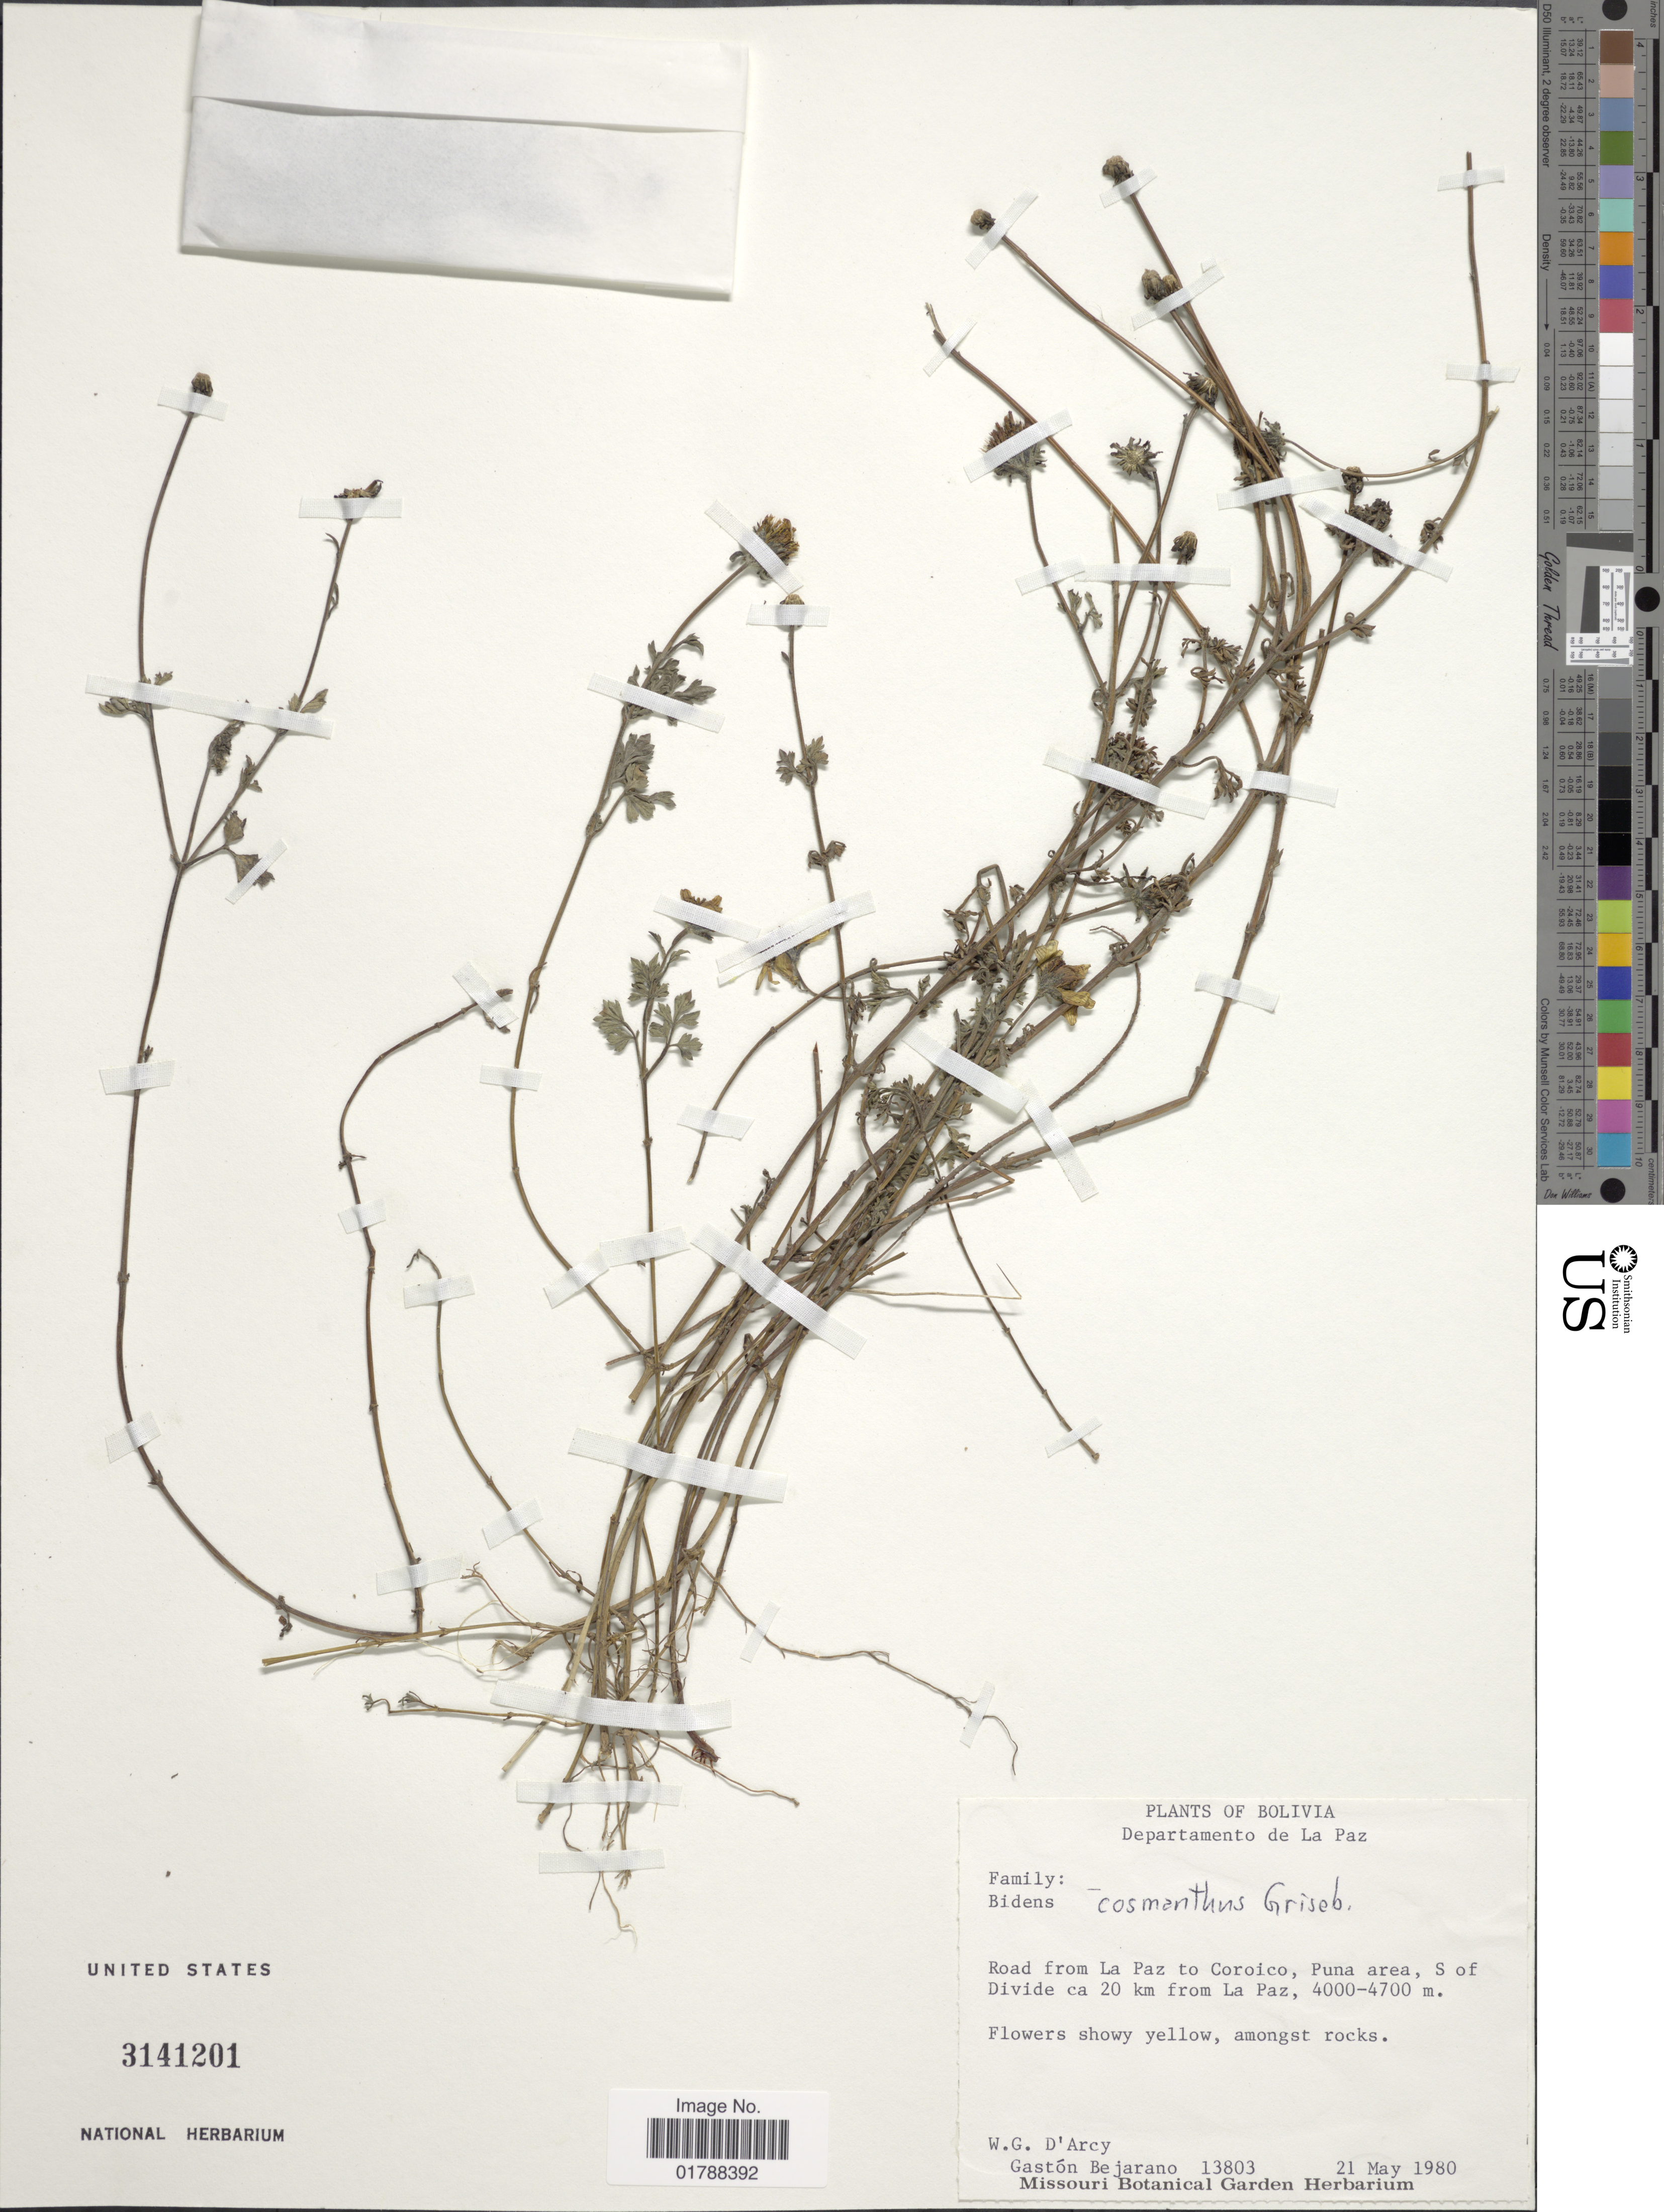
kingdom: Plantae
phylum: Tracheophyta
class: Magnoliopsida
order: Asterales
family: Asteraceae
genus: Bidens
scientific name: Bidens cosmantha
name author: Griseb.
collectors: W. G. D'Arcy & G. Bejarano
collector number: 13803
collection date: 1980-05-21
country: Bolivia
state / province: La Paz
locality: Road from La Paz to Coroico, Puna area, S of Divide ca 20 km from La Paz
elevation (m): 4000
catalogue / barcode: US 3141201